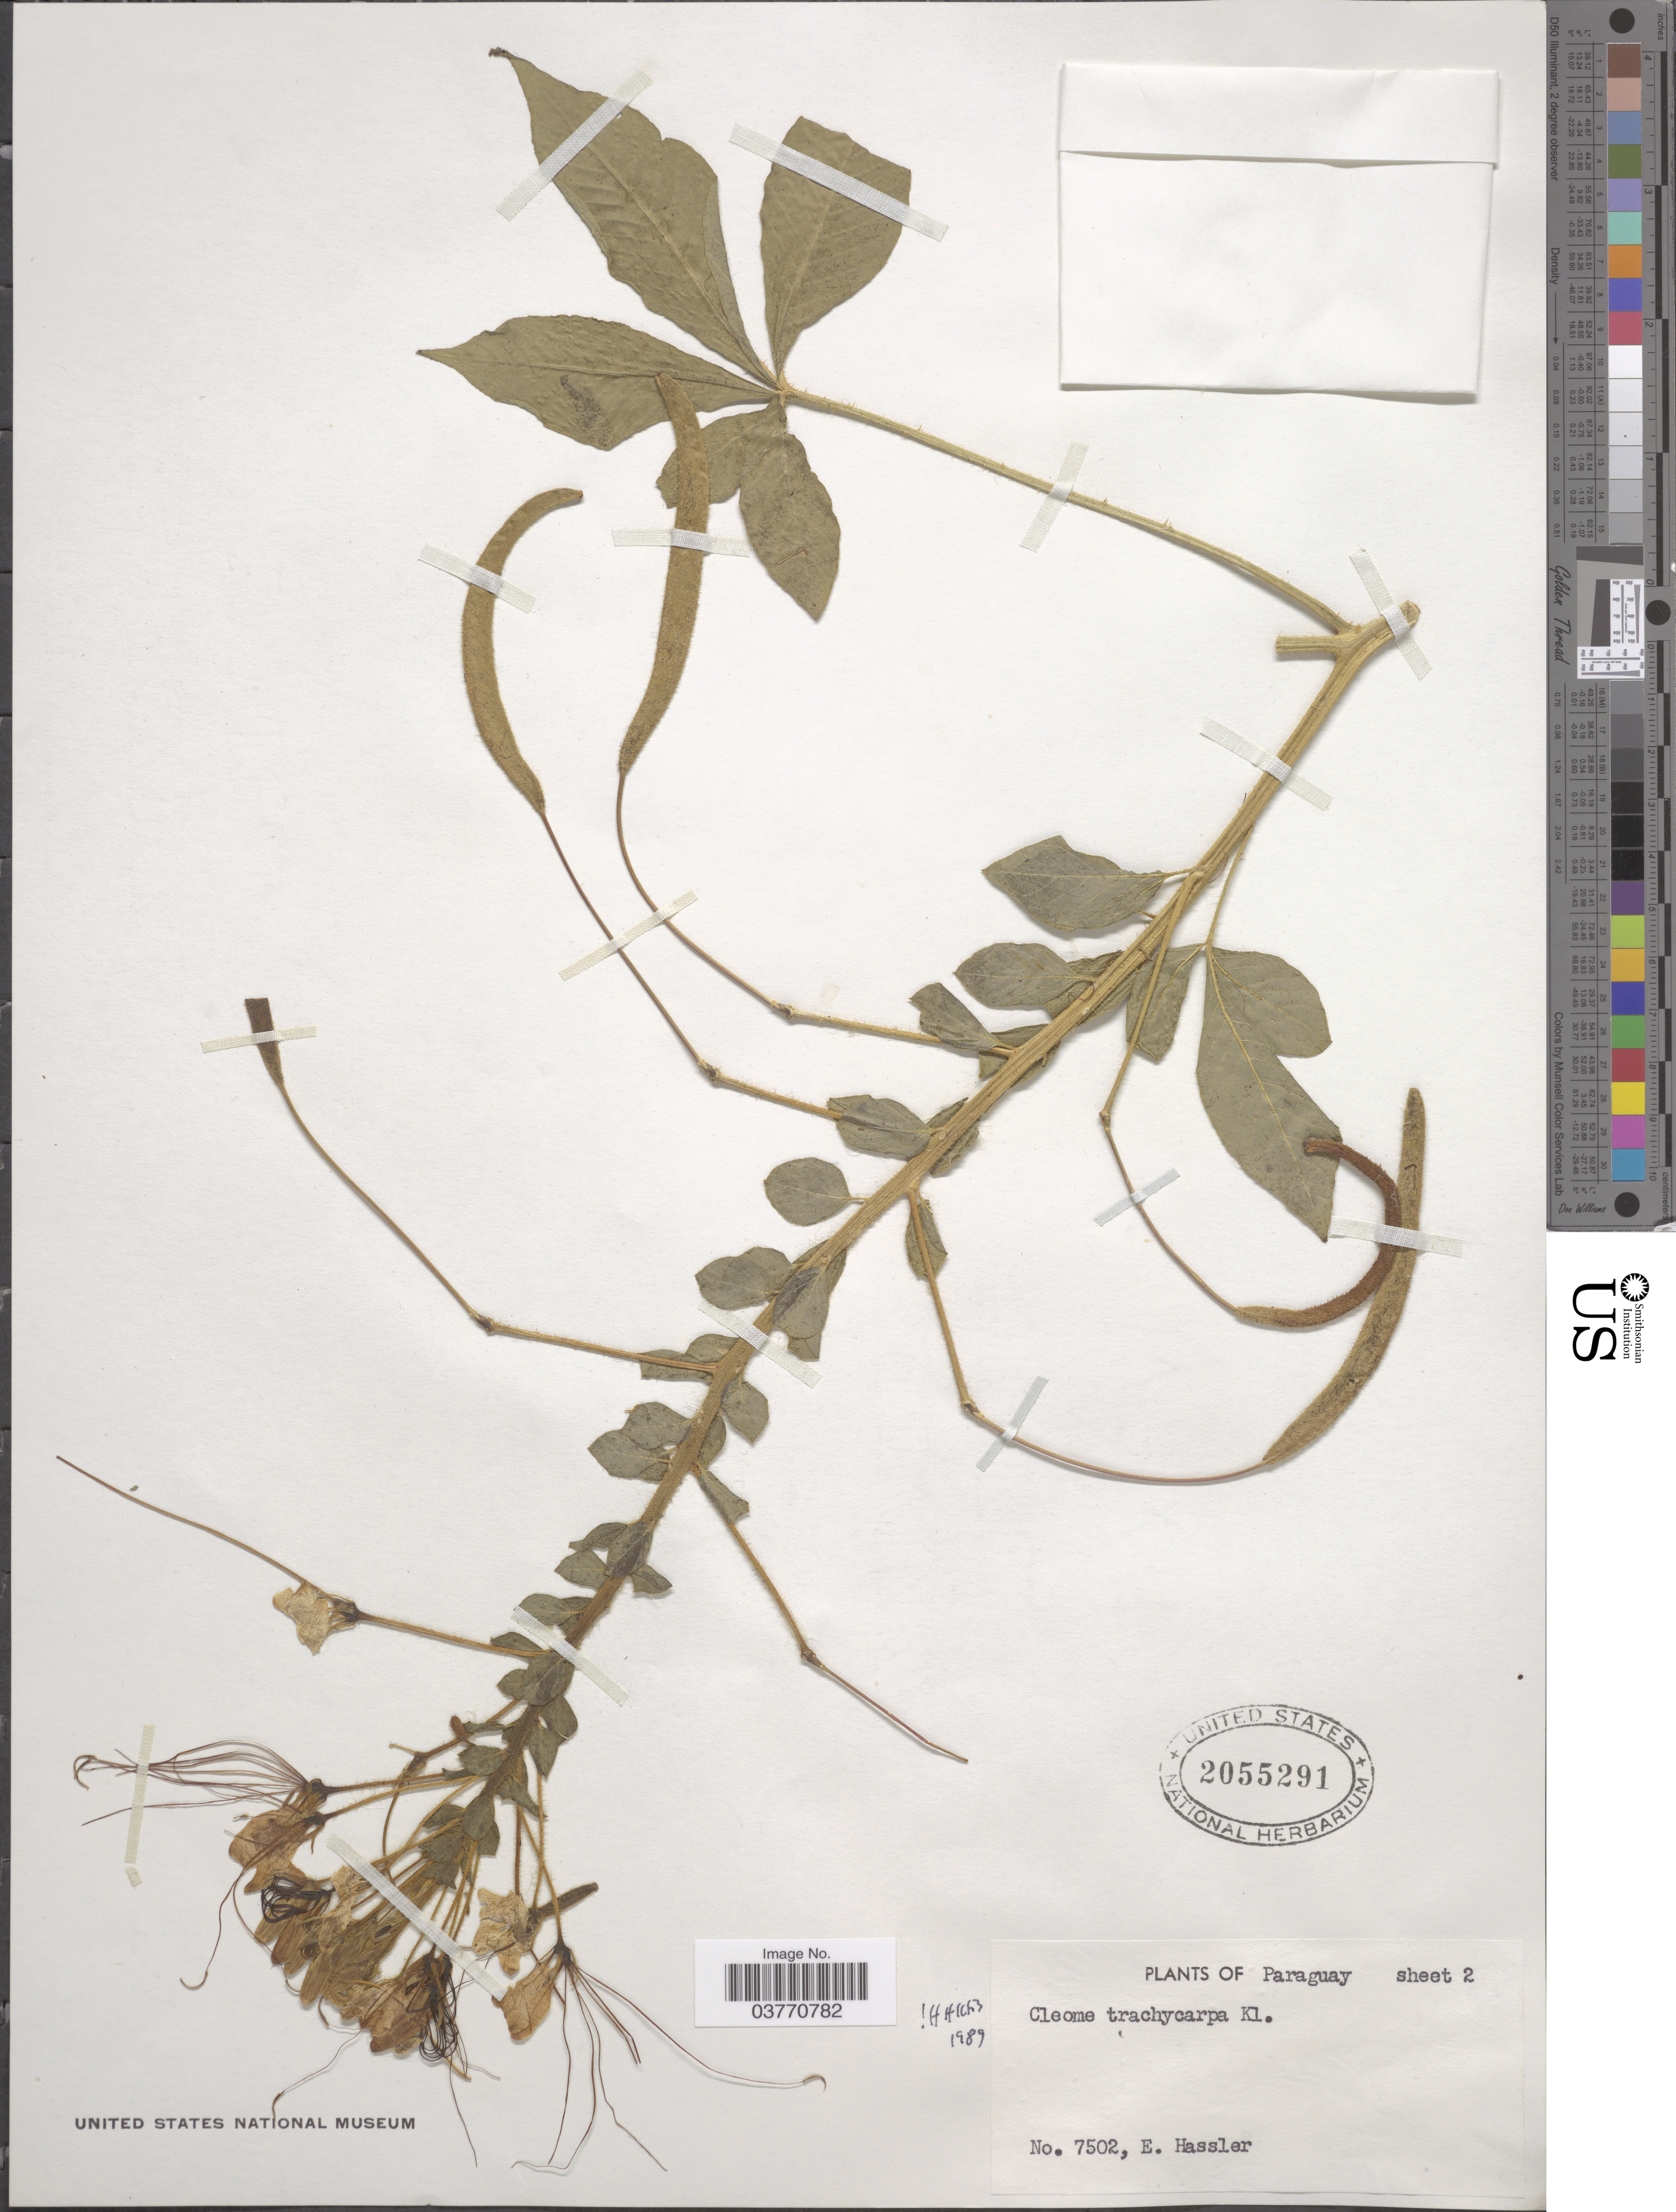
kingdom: Plantae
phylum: Tracheophyta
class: Magnoliopsida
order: Brassicales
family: Cleomaceae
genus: Tarenaya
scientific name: Tarenaya trachycarpa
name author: (Klotzsch ex Eichler) Soares Neto & Roalson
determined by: Strong, M. T., (US), Smithsonian Institution - National Museum of Natural History (UNITED STATES)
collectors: E. Hassler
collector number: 7502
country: Paraguay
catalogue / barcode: US 2055291